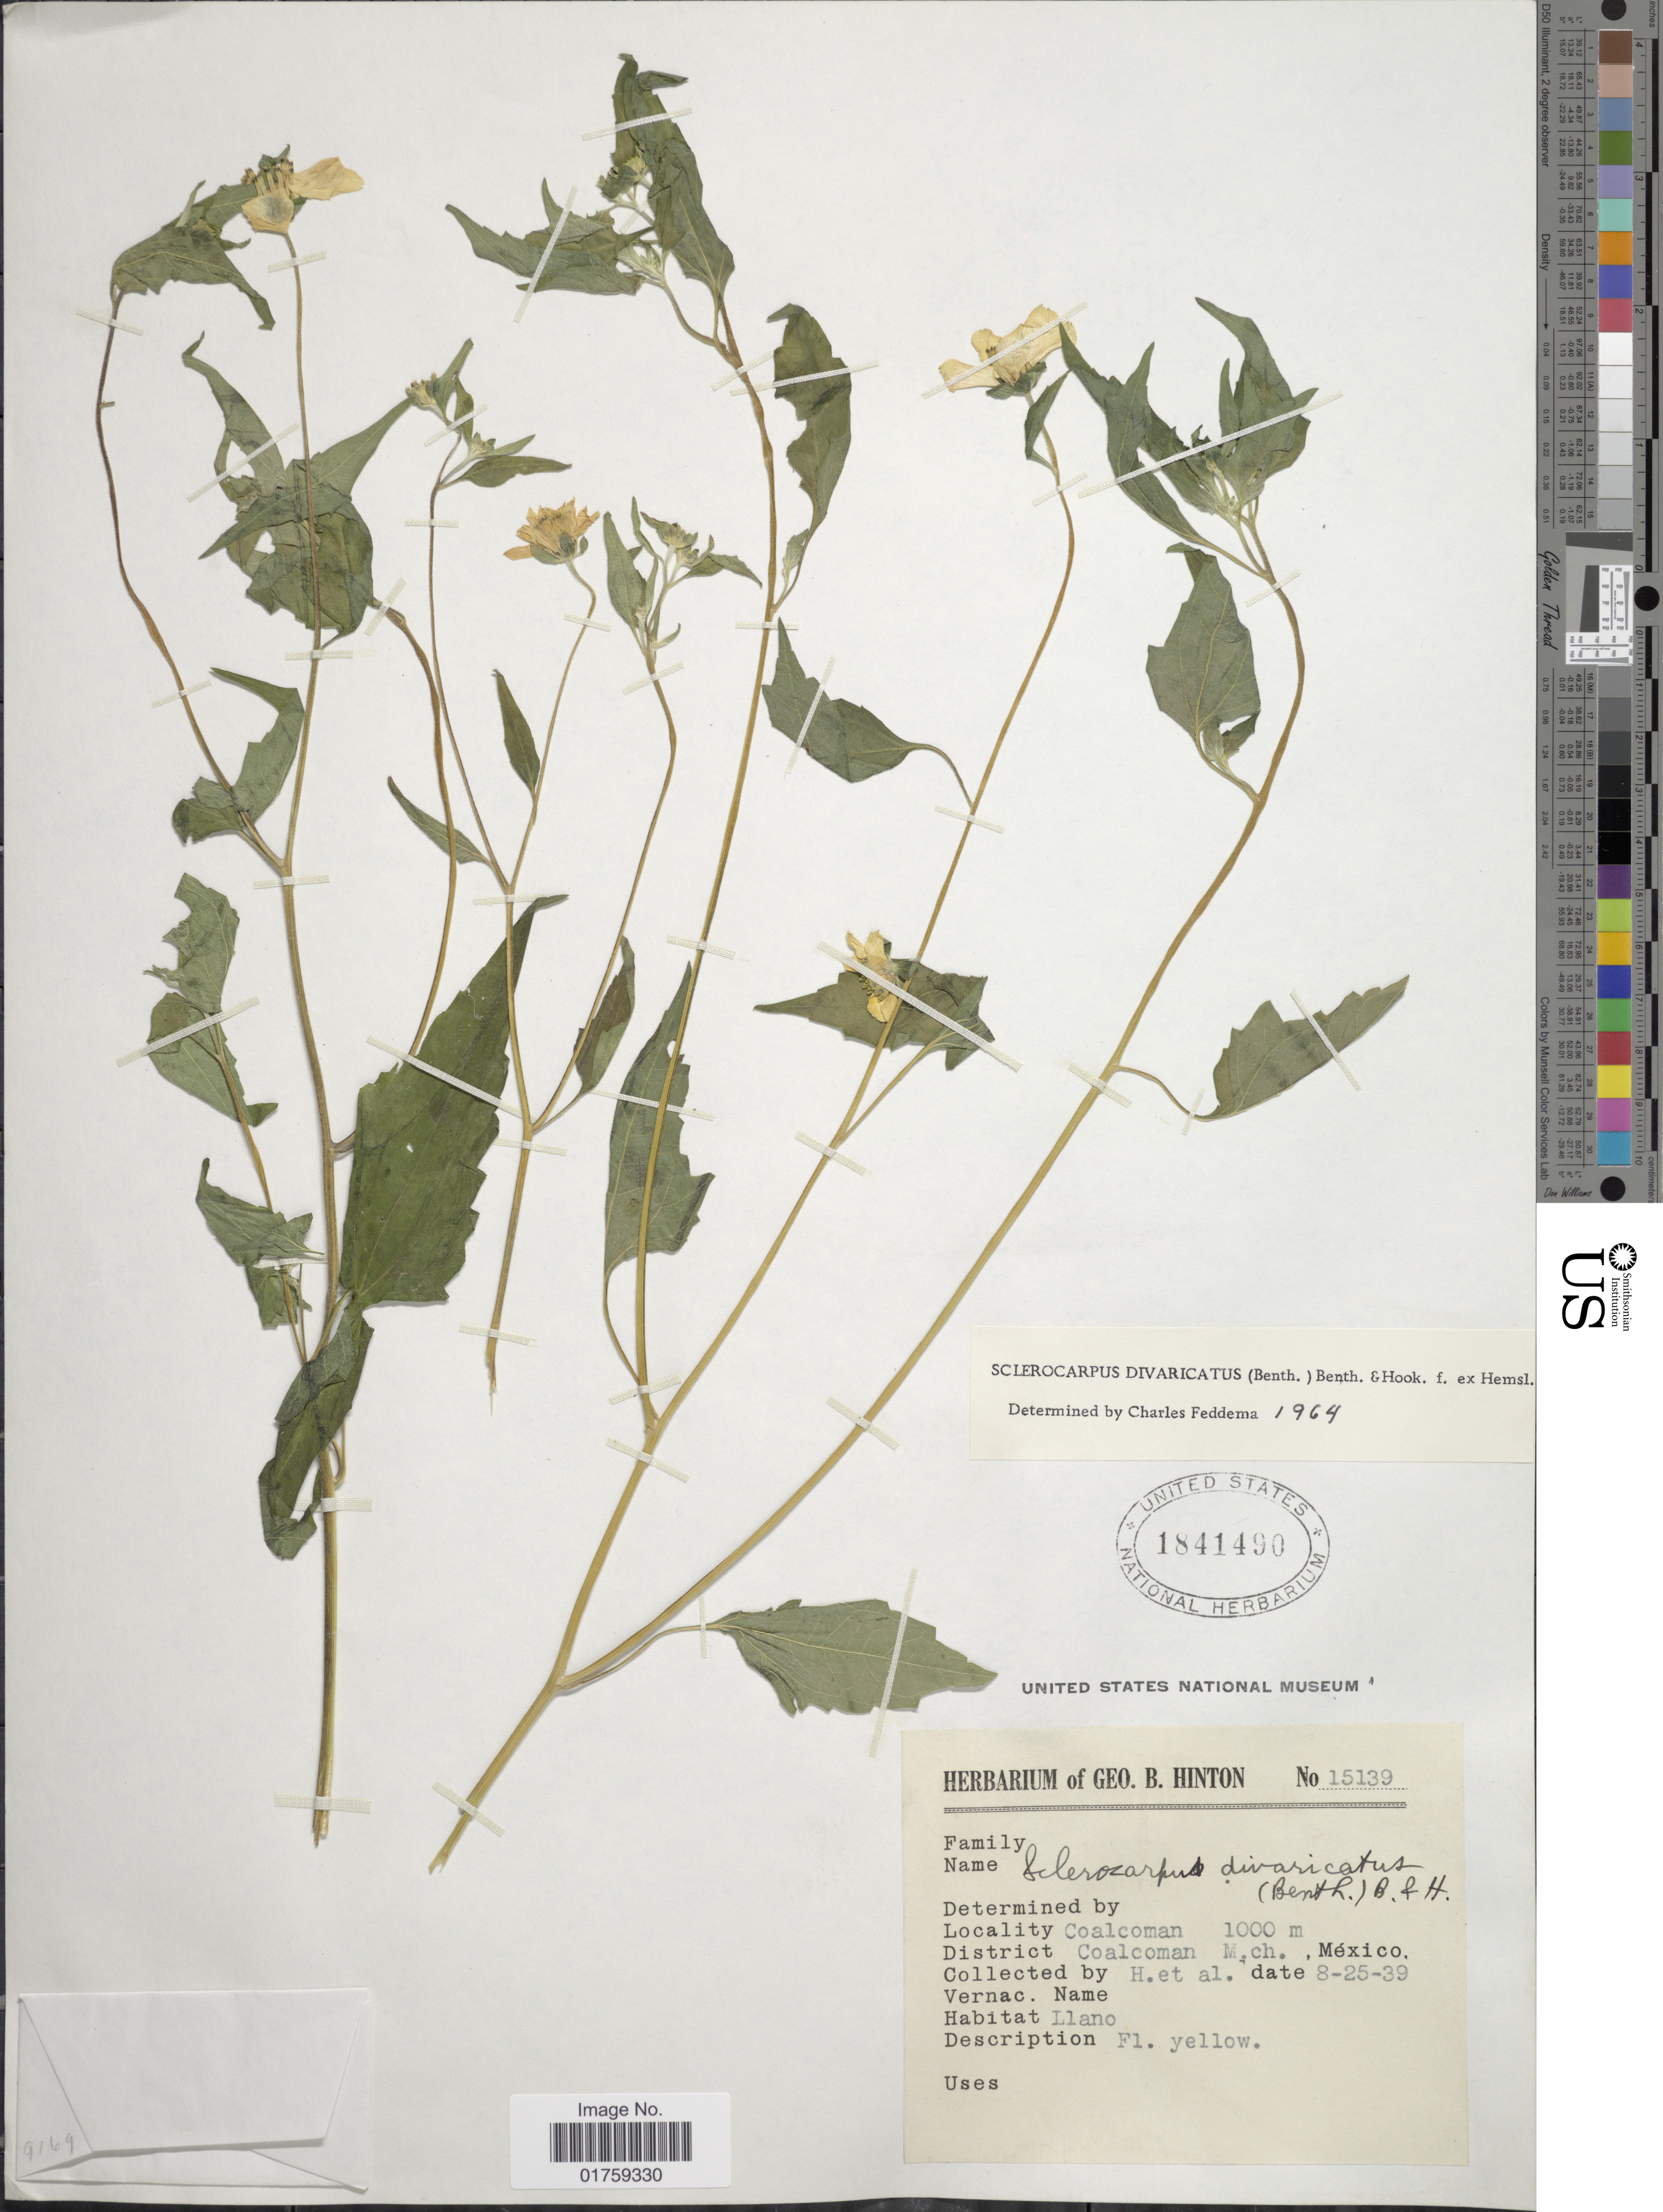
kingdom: Plantae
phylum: Tracheophyta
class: Magnoliopsida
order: Asterales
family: Asteraceae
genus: Sclerocarpus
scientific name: Sclerocarpus divaricatus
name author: (Benth.) Benth. & Hook. f. ex Hemsl.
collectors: G. B. Hinton & et al.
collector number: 15139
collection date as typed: Transcribed d/m/y: 25/8/39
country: Mexico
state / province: Michoacán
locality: District Coalcoman Mich, Mexico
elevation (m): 1000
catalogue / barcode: US 1841490